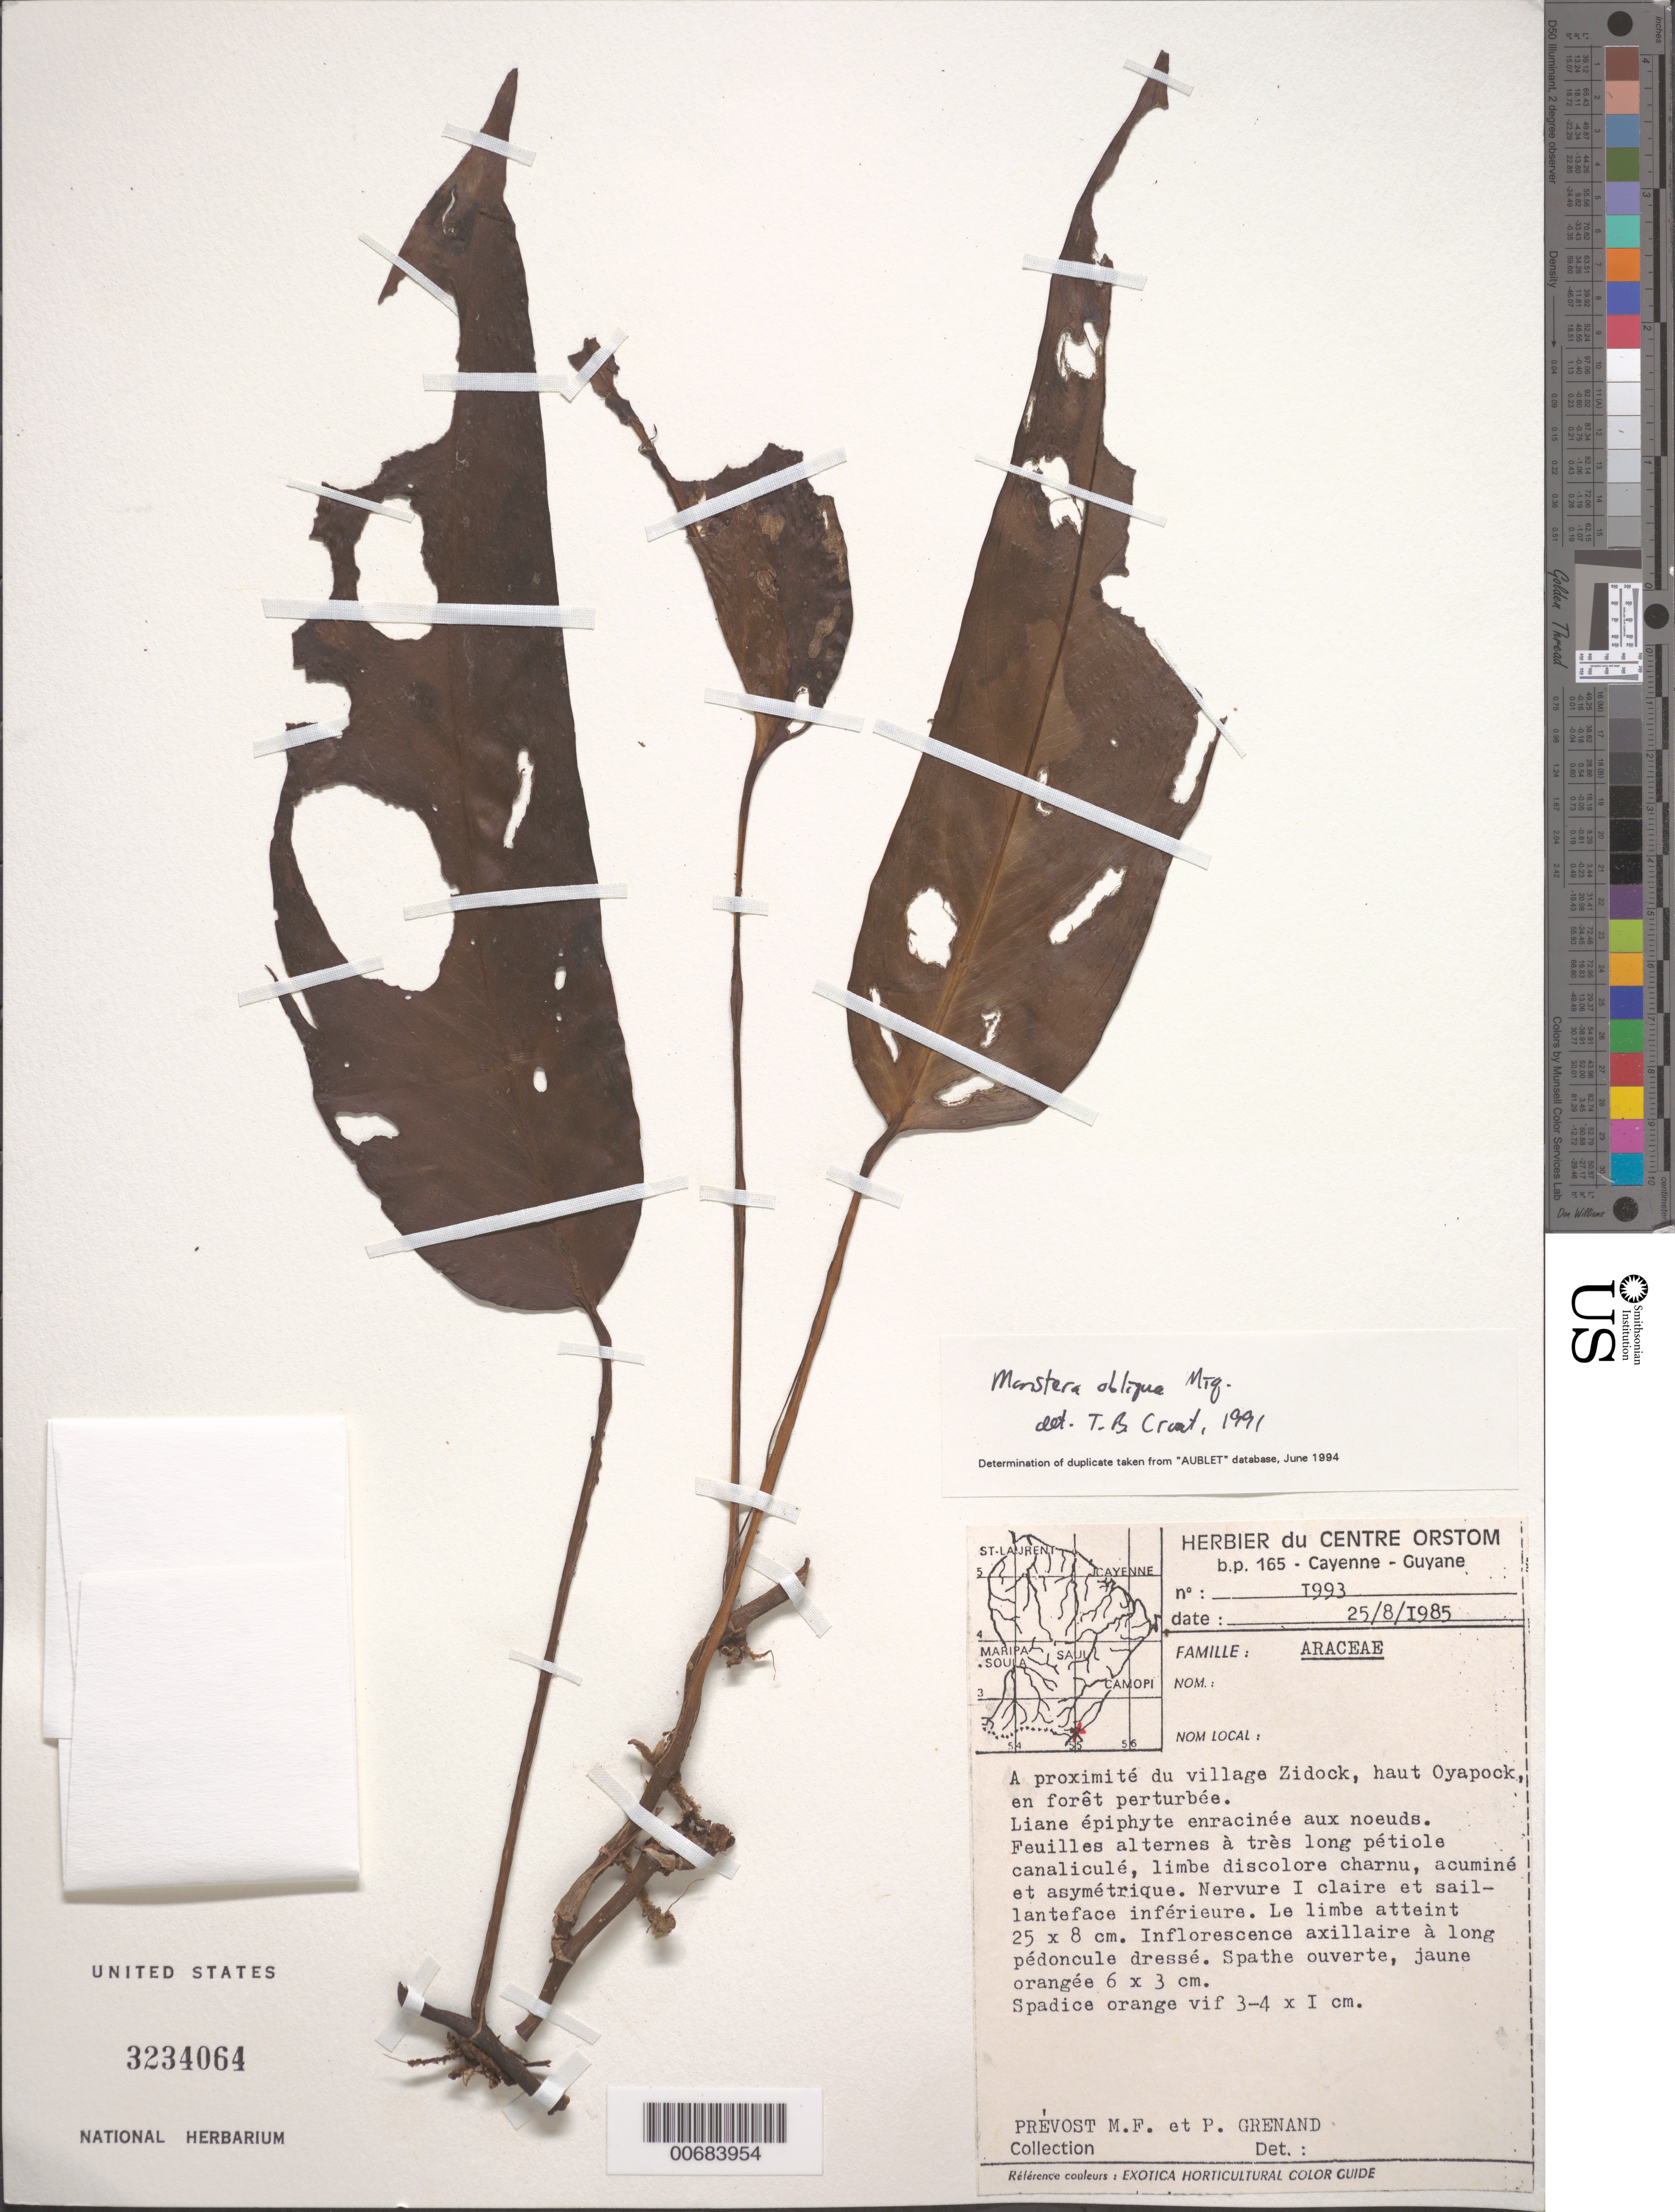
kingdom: Plantae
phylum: Tracheophyta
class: Liliopsida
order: Alismatales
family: Araceae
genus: Monstera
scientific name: Monstera obliqua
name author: Miq.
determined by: Croat, Thomas B., Missouri Botanical Garden (MO)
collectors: M.-F. Prévost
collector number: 1993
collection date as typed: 25-Aug-85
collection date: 1985-08-25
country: French Guiana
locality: Trois Sauts (Haut Oyapock), Zidockville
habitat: Disturbed forest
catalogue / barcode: US 3234064